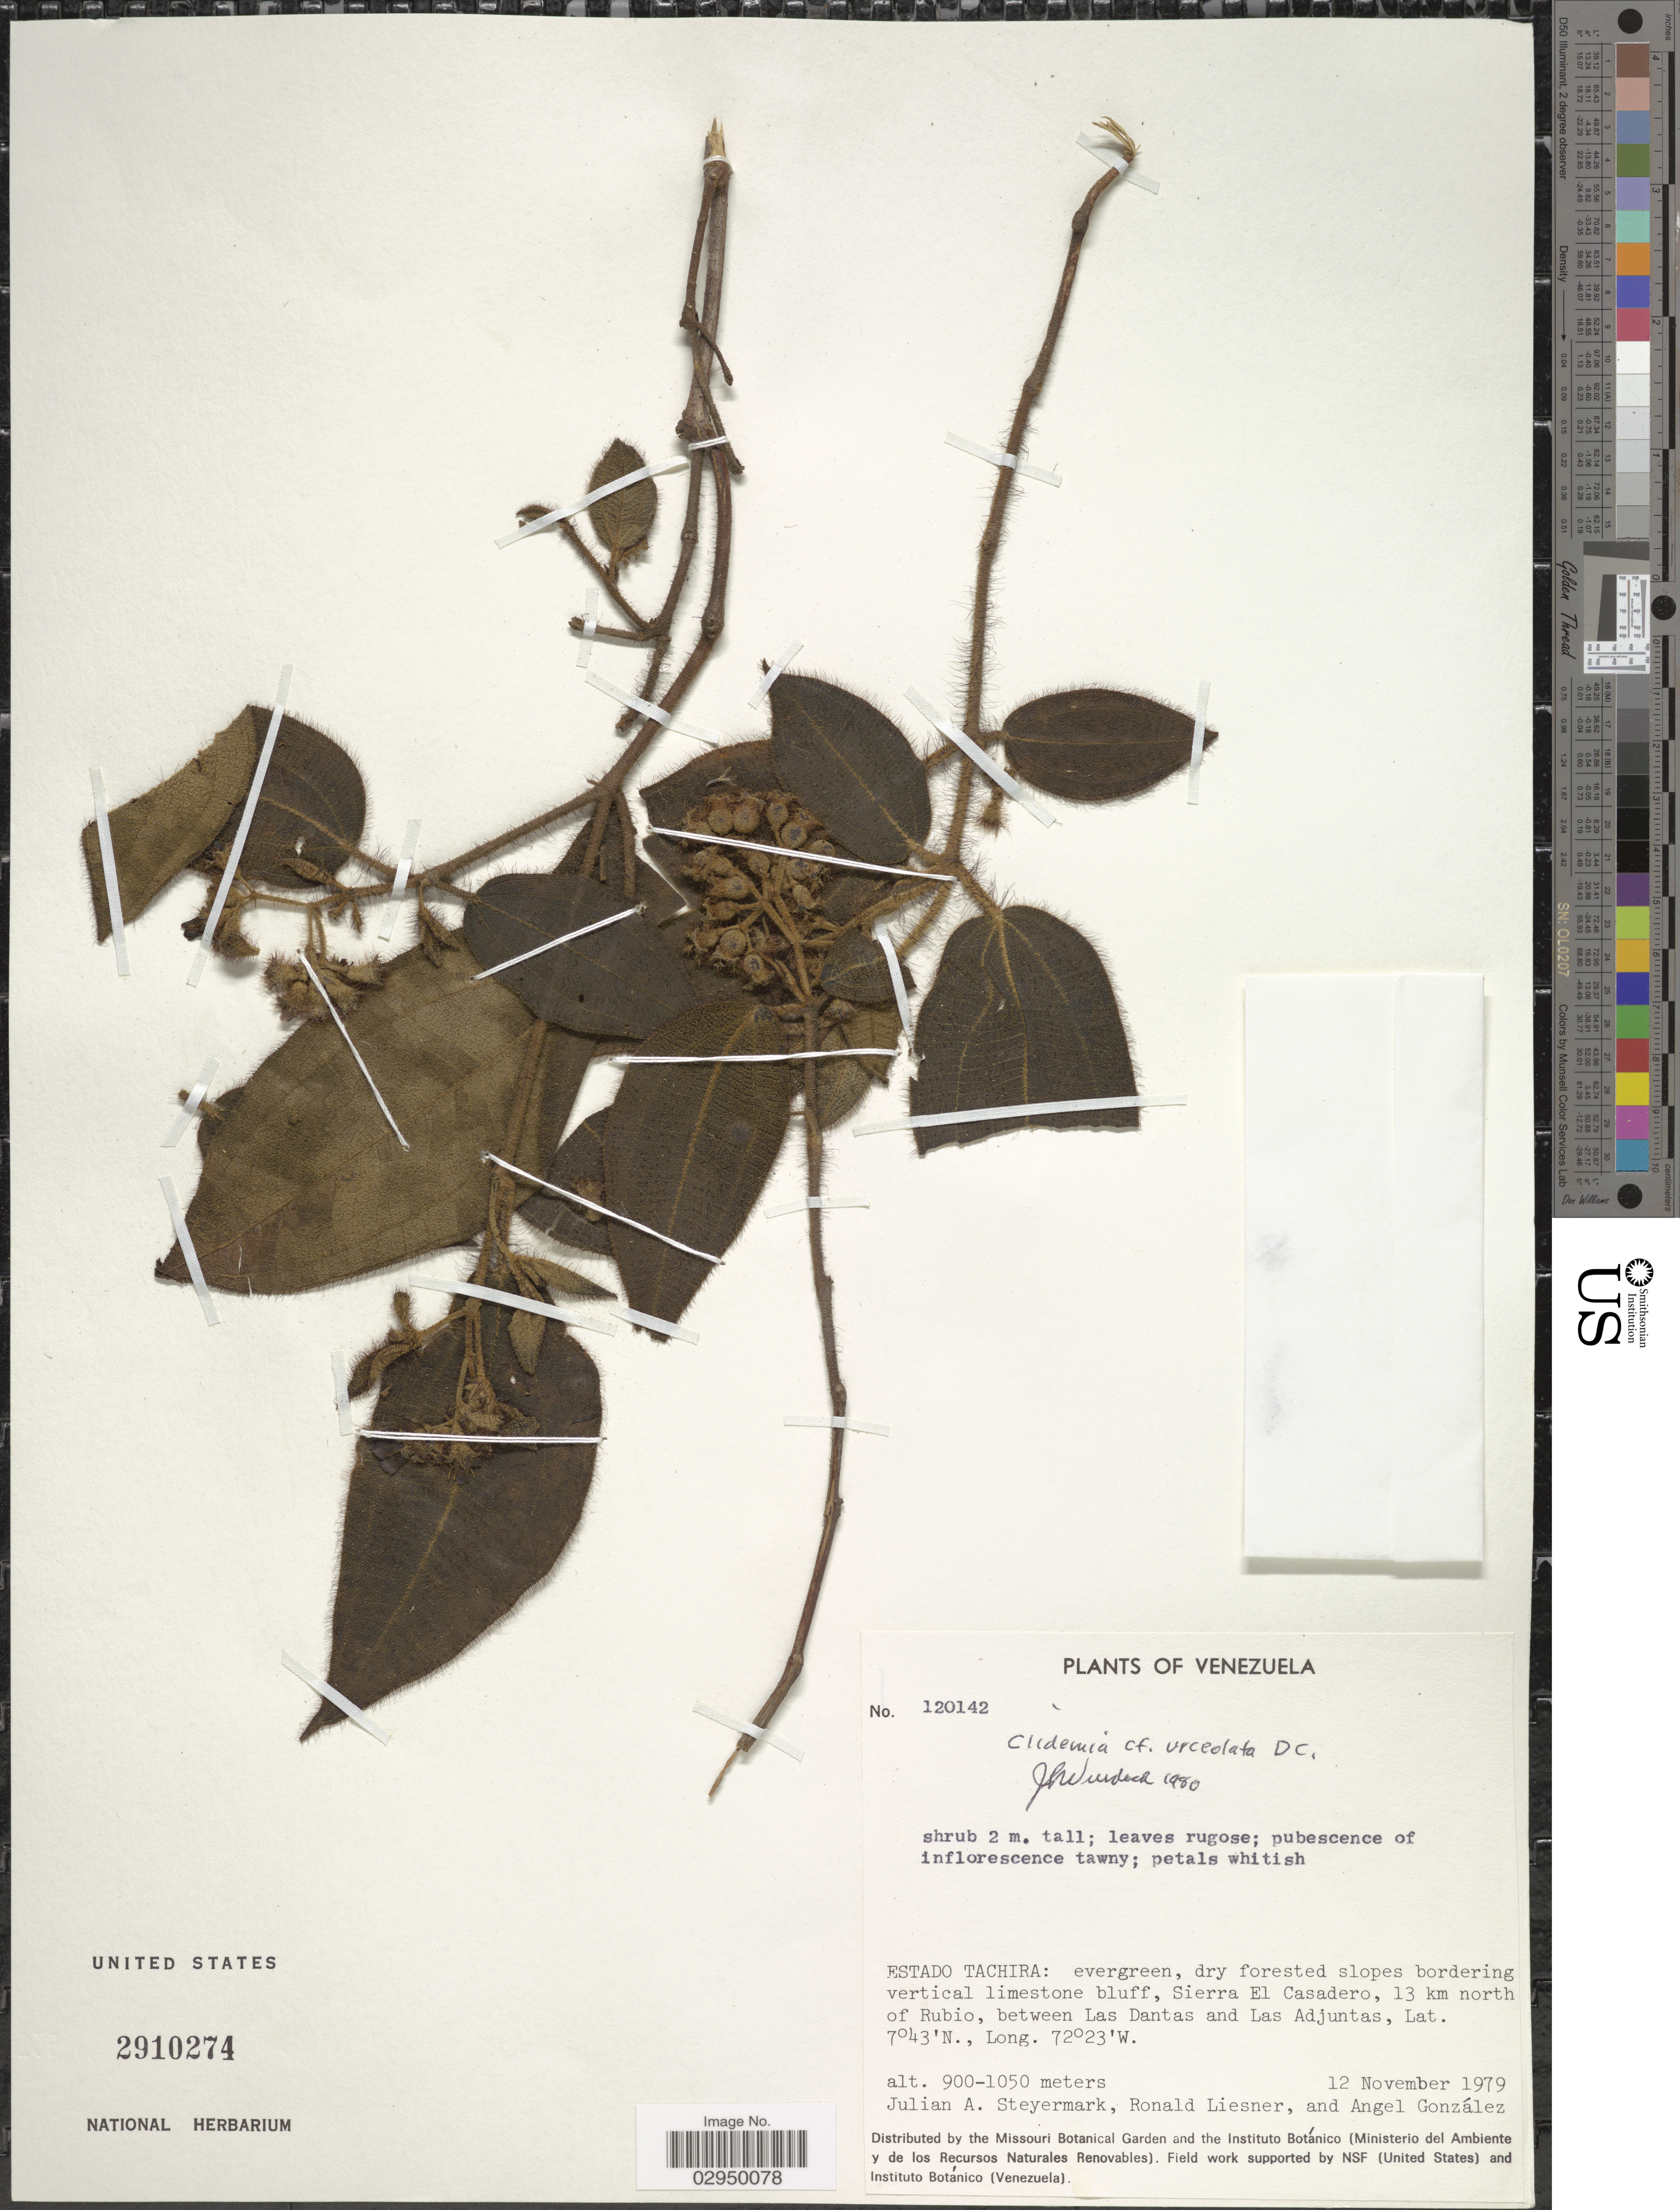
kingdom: Plantae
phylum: Tracheophyta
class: Magnoliopsida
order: Myrtales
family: Melastomataceae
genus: Clidemia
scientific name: Clidemia urceolata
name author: DC.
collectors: J. Steyermark, R. L. Liesner & A. C. González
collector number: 120142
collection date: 1979-11-12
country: Venezuela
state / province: Tachira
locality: Sierra El Casadero, 13 km north of Rubio, between Las Dantas and Las Adjuntas.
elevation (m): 900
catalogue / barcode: US 2910274